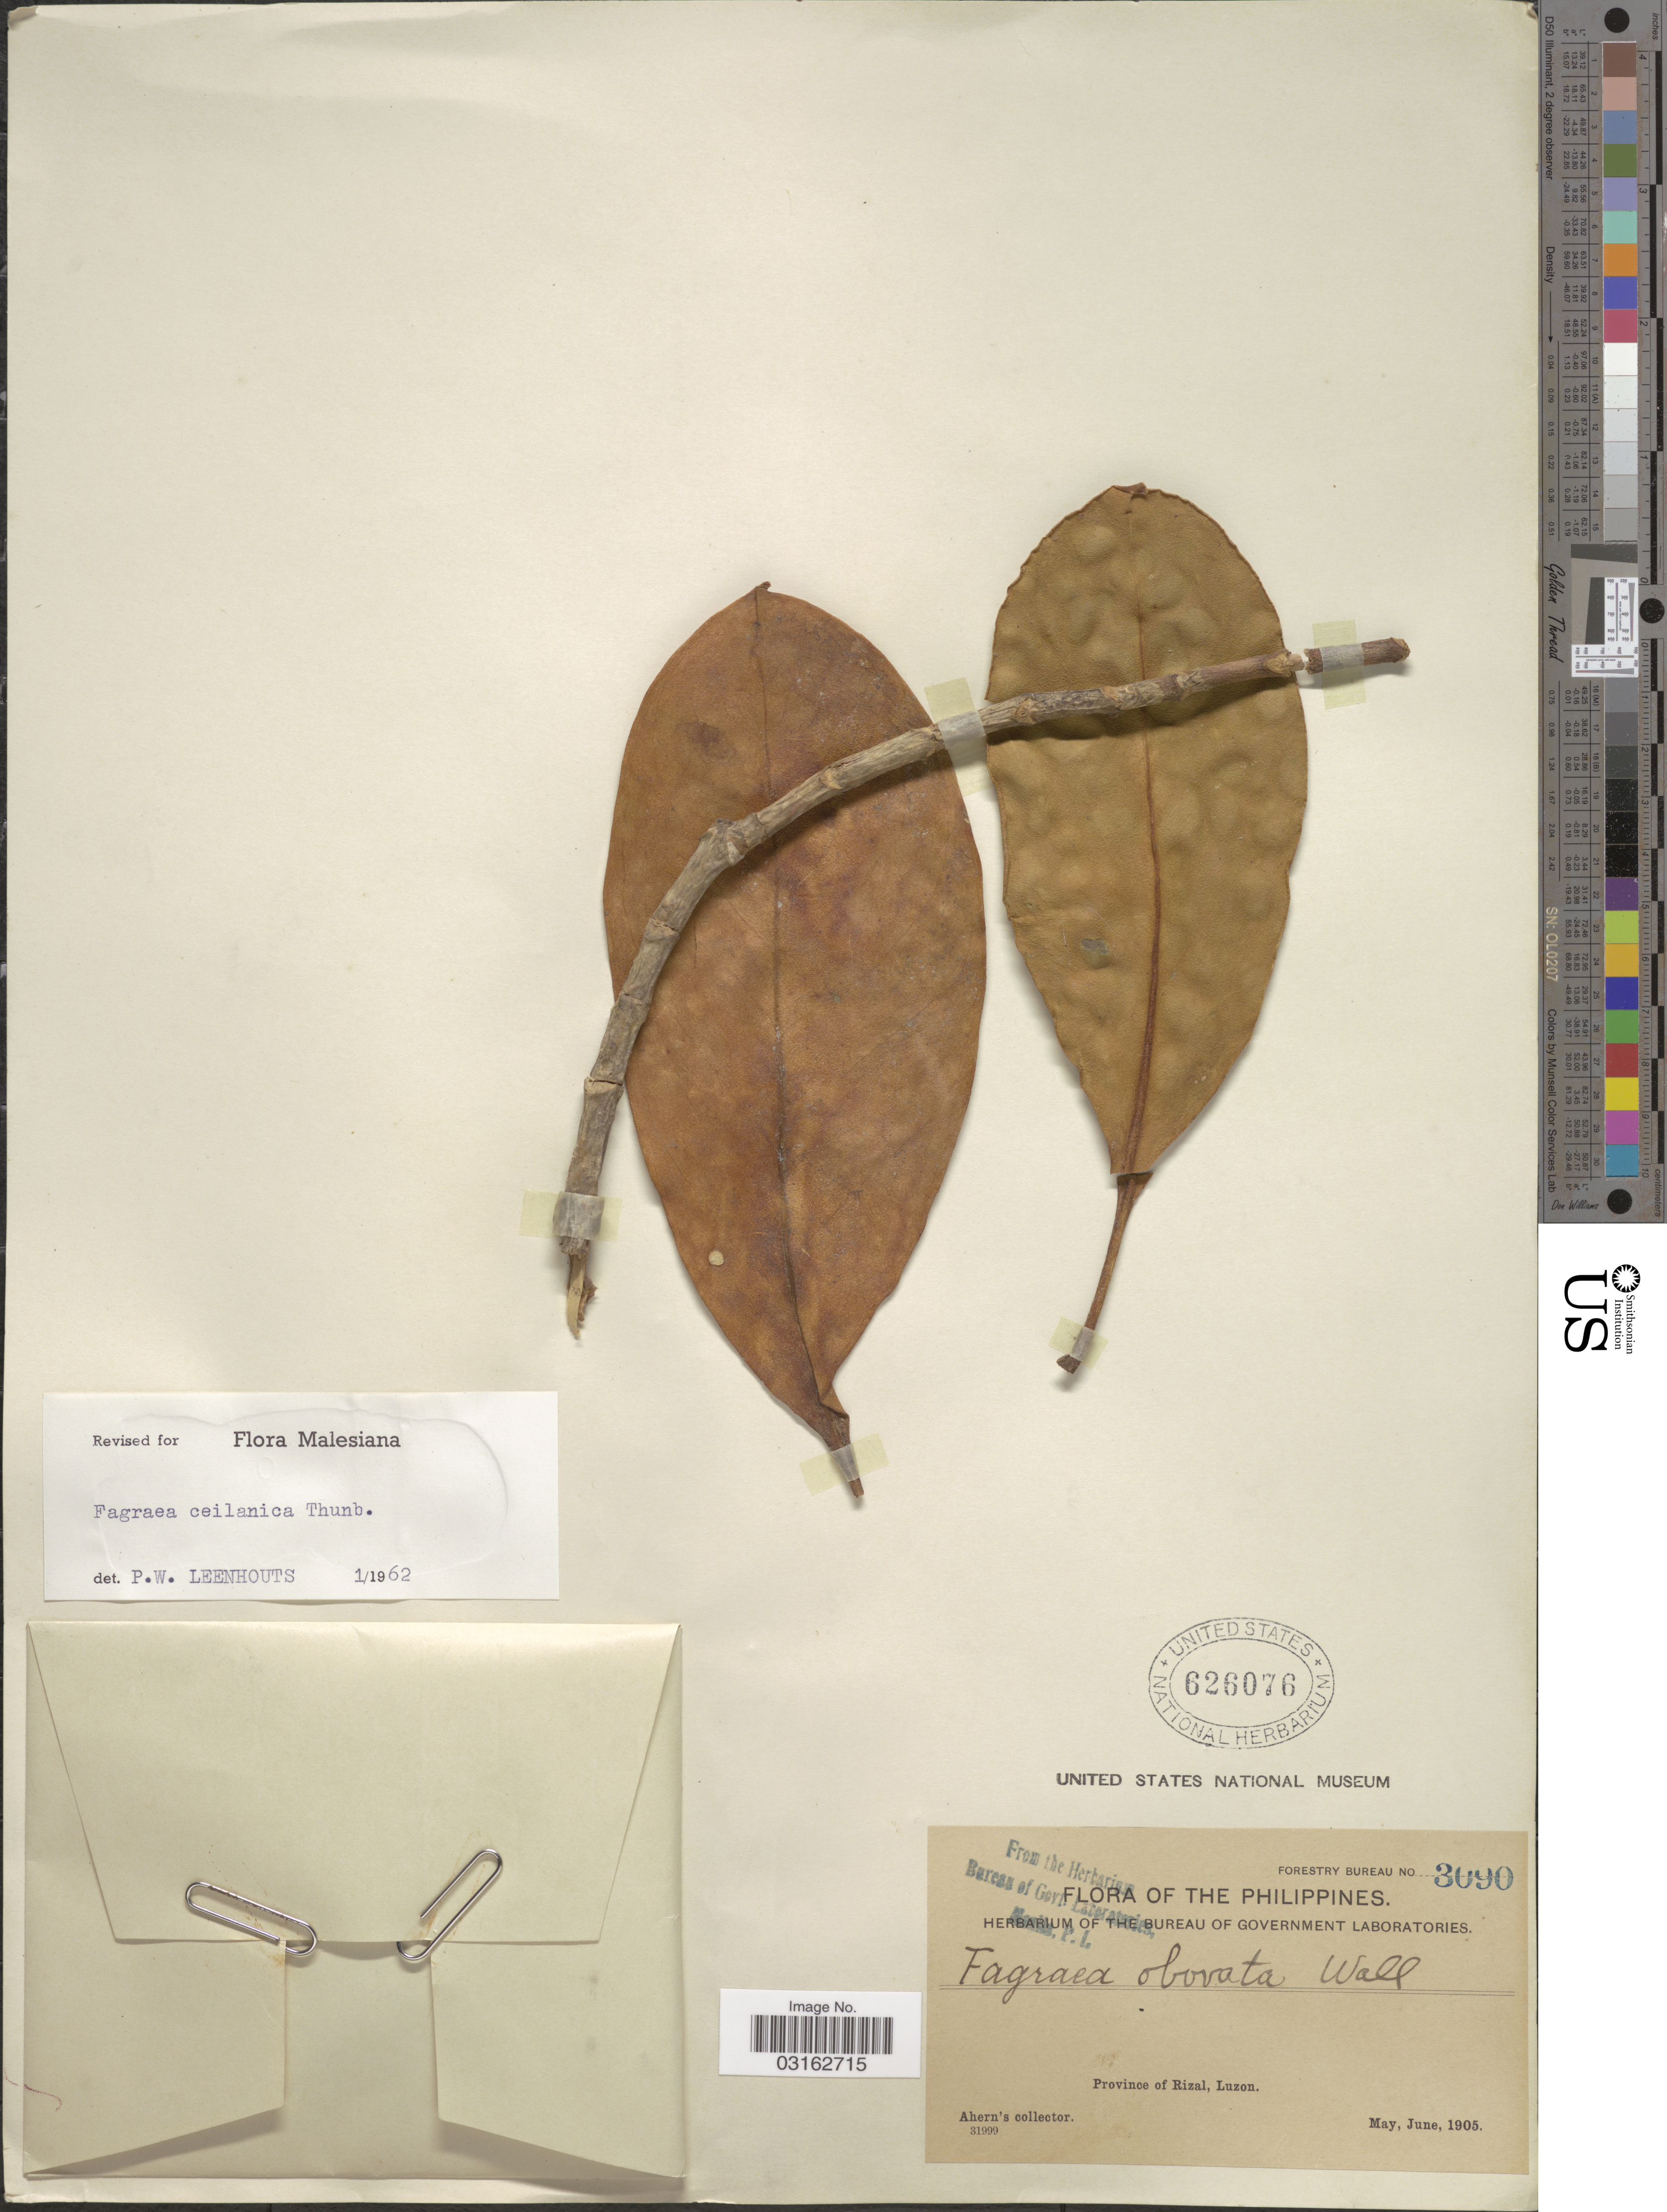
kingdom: Plantae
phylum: Tracheophyta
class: Magnoliopsida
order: Gentianales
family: Gentianaceae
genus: Fagraea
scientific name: Fagraea ceilanica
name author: Thunb.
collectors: Ahern's collector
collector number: Forestry Bureau 3090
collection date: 1905-05/1905-06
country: Philippines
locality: Province of Rizal, Luzon.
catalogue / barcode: US 626076